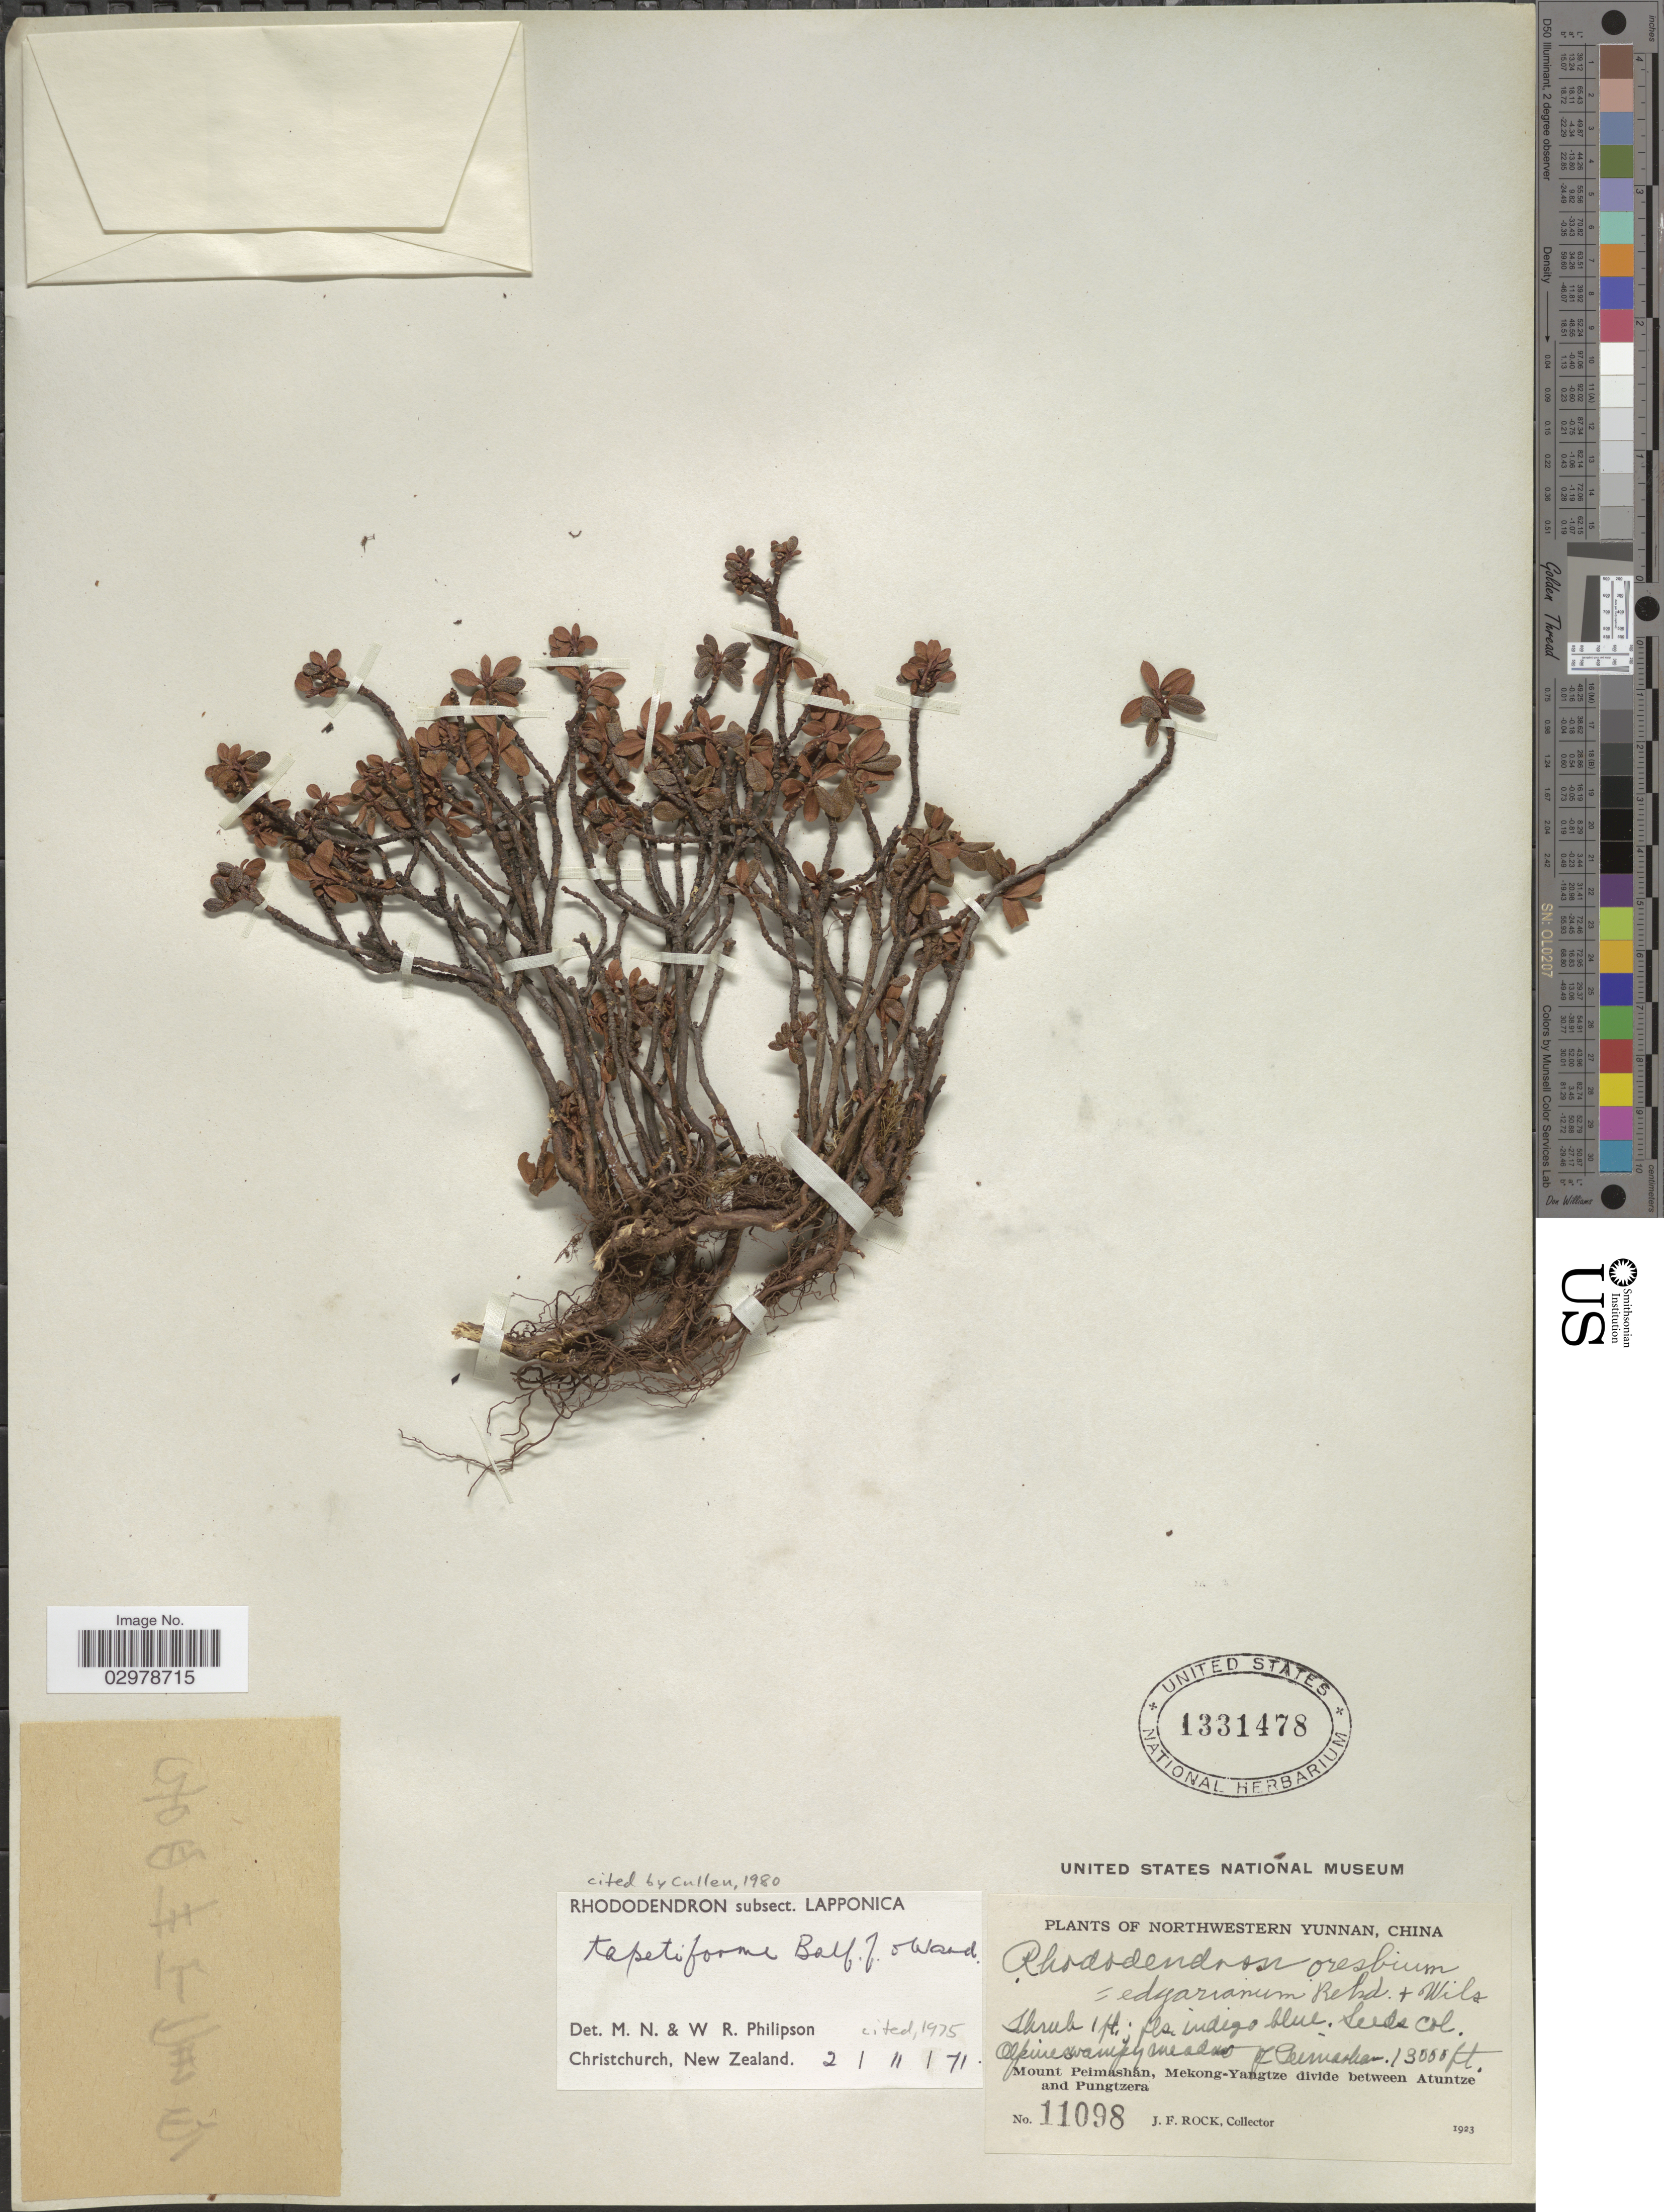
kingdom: Plantae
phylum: Tracheophyta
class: Magnoliopsida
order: Ericales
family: Ericaceae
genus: Rhododendron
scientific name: Rhododendron tapetiforme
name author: Balf. f. & Kingdon-Ward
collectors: J. Rock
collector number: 11098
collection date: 1923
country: China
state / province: Yunnan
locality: Northwestern Yunnan. Meadows of Peimashan. Mount Peimashan, Mekong-Yangtze divide between Atuntze and Pungtzera.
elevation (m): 3962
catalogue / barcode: US 1331478